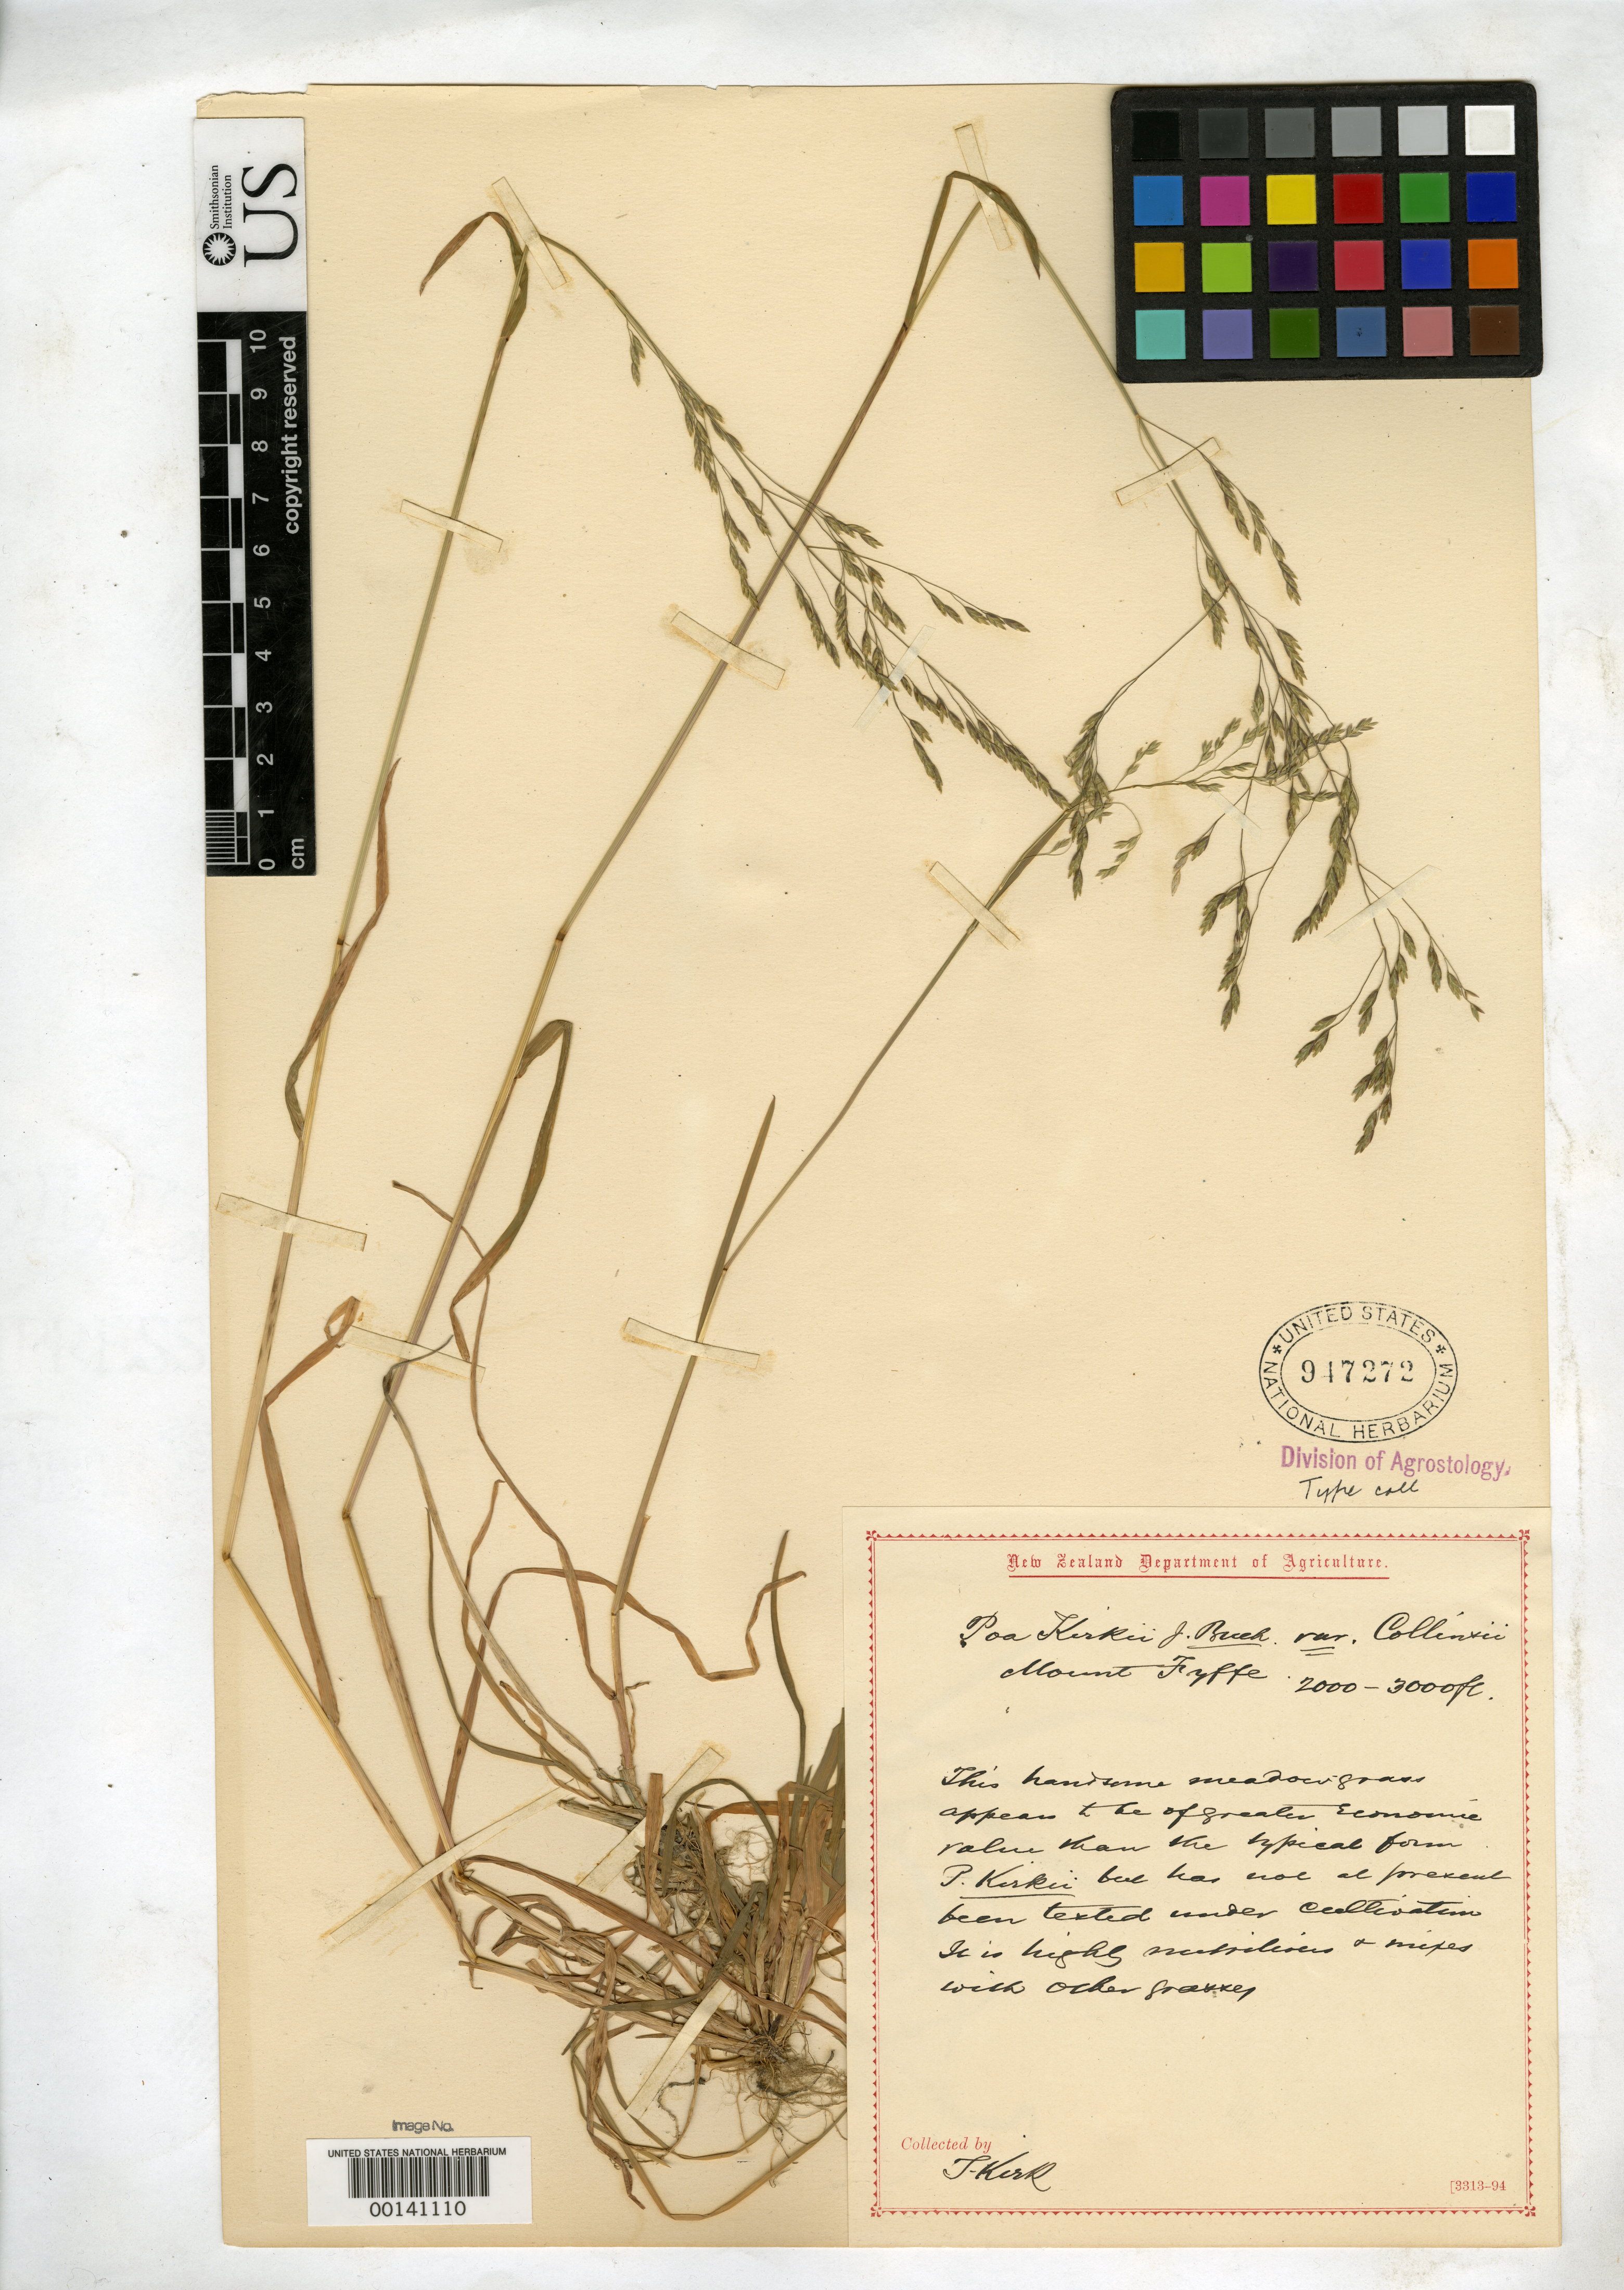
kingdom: Plantae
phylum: Tracheophyta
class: Liliopsida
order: Poales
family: Poaceae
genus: Poa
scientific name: Poa kirkii var. collinsii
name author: Hack. in Cheeseman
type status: Type Collection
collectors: T. Kirk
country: New Zealand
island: South Island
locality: Mount Fyffe.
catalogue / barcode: US 947272